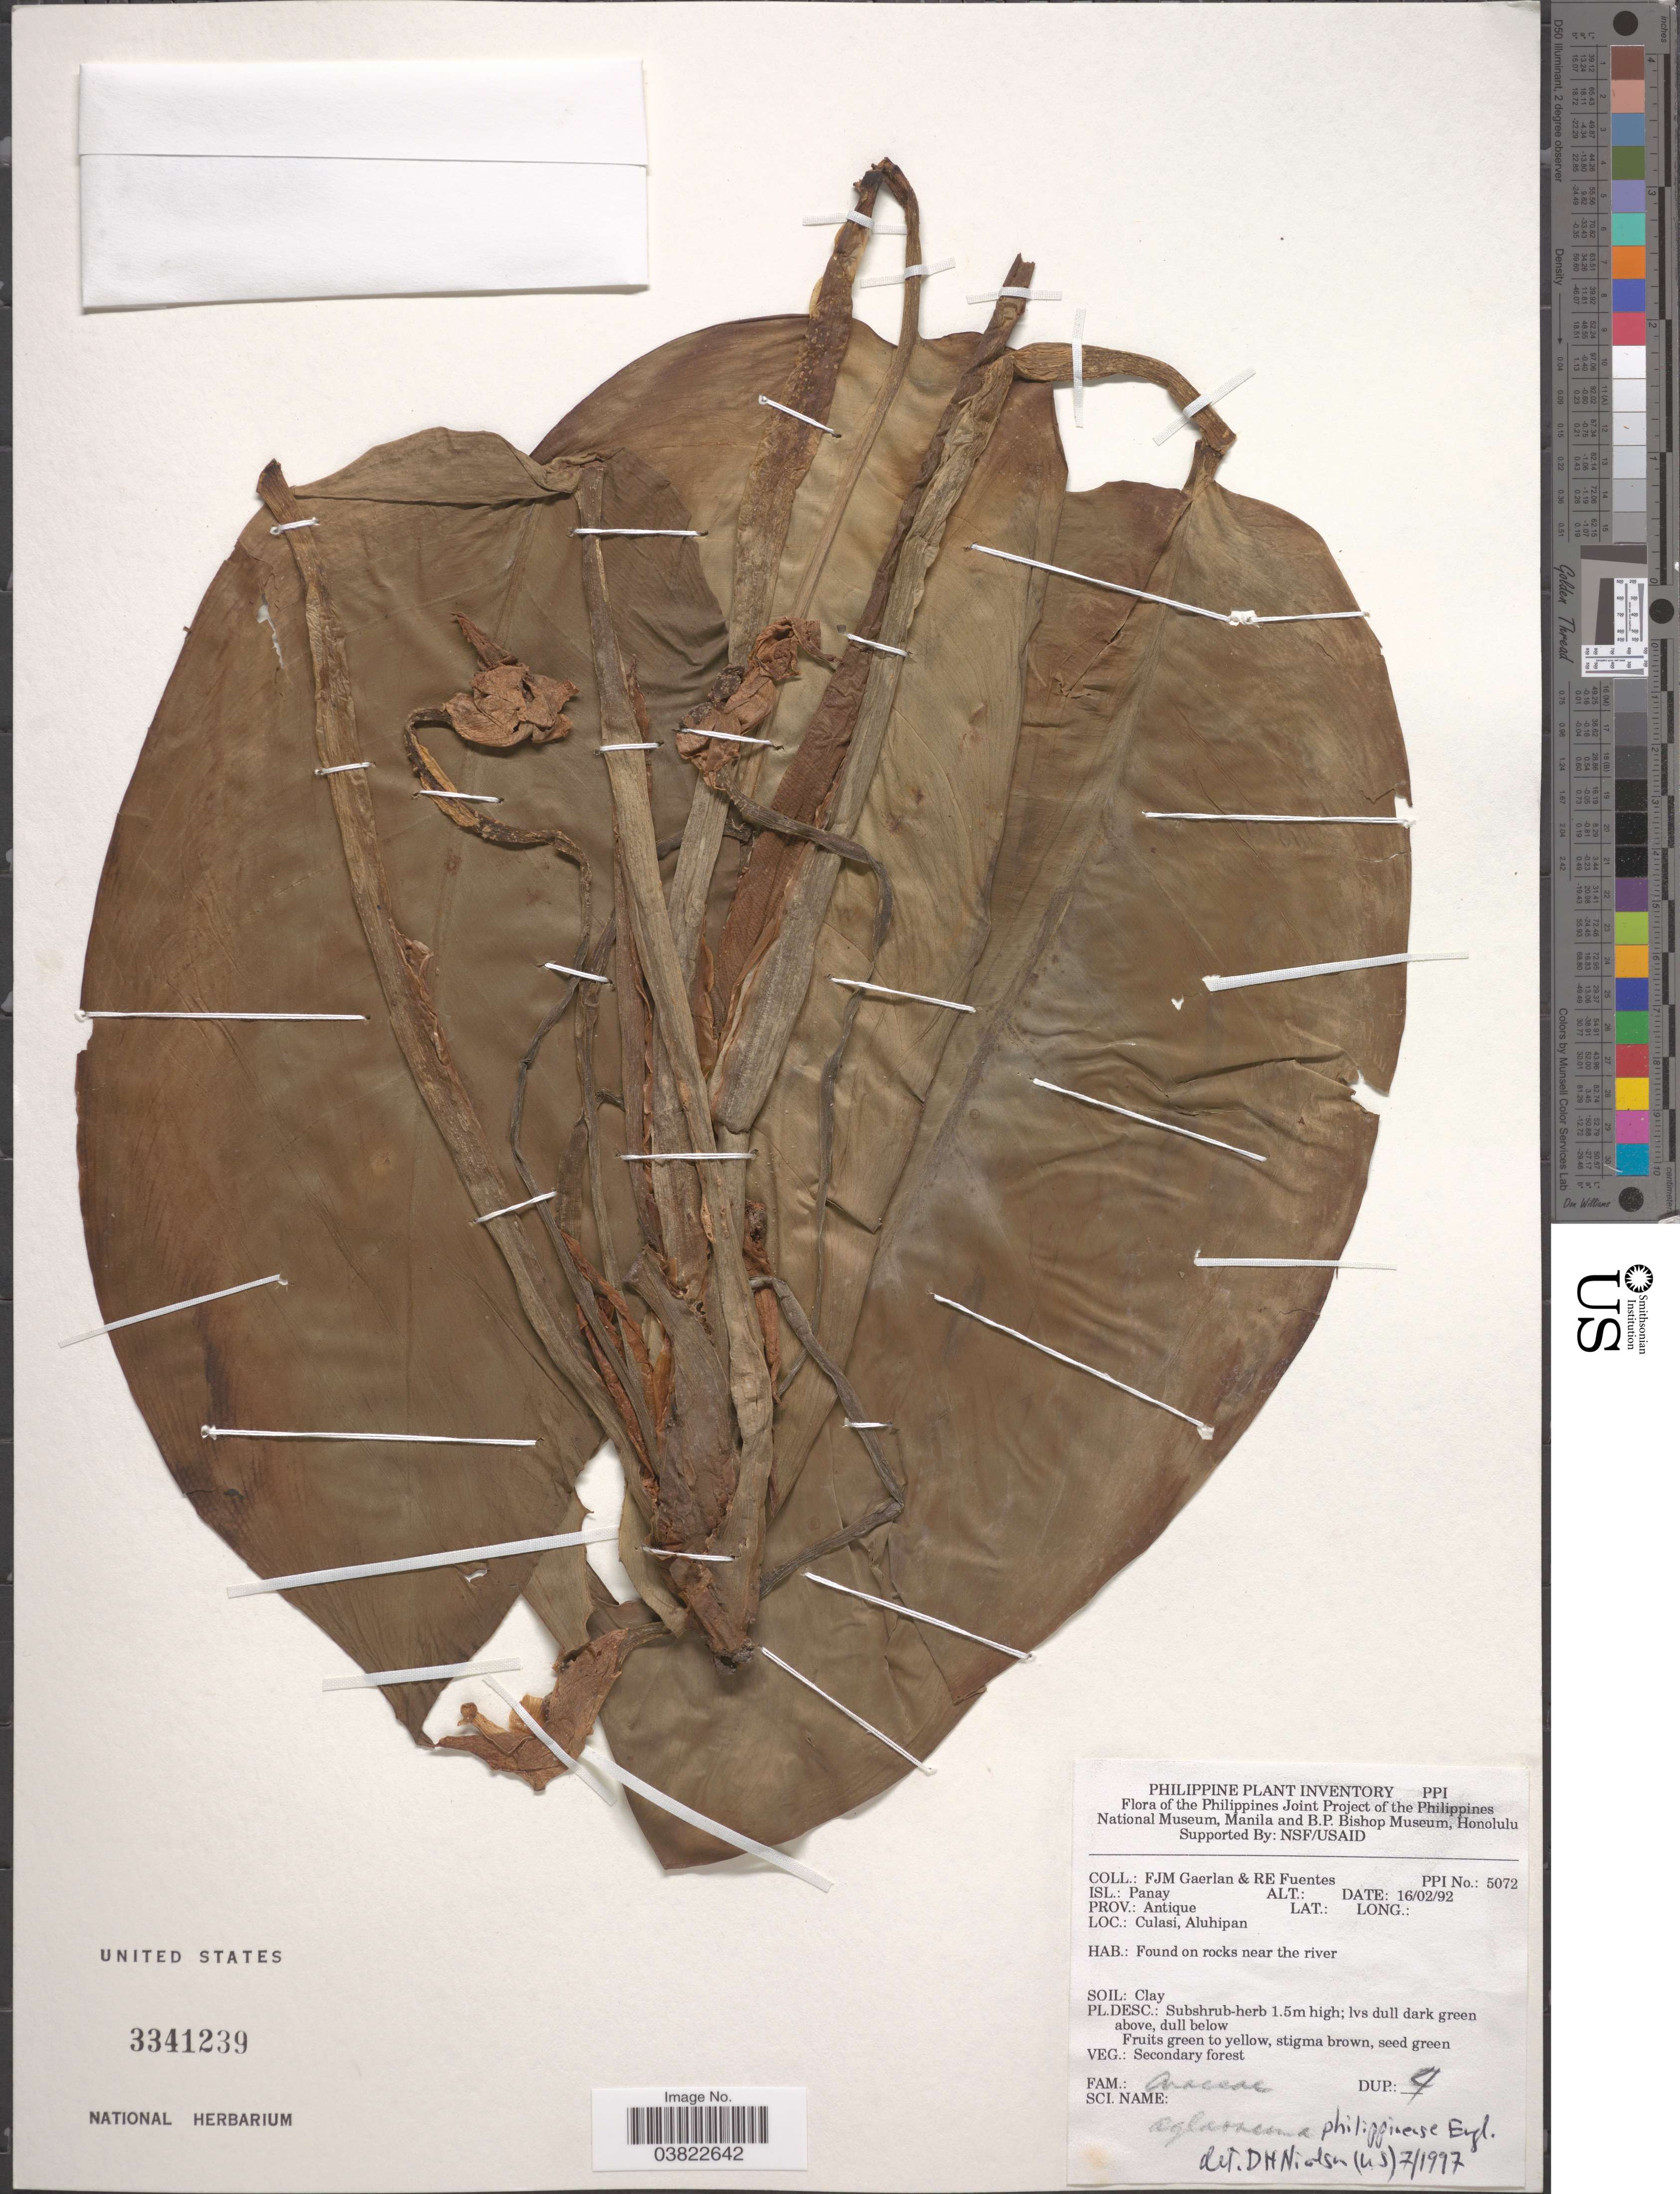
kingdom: Plantae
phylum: Tracheophyta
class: Liliopsida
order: Alismatales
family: Araceae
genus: Aglaonema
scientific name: Aglaonema philippinense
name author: Engl.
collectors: F. Gaerlan & R. Fuentes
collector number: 5072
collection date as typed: Transcribed d/m/y: 16/2/92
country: Philippines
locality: Isl.: Panay. Prov.: Antique. Culasi, Aluhipan.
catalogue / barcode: US 3341239